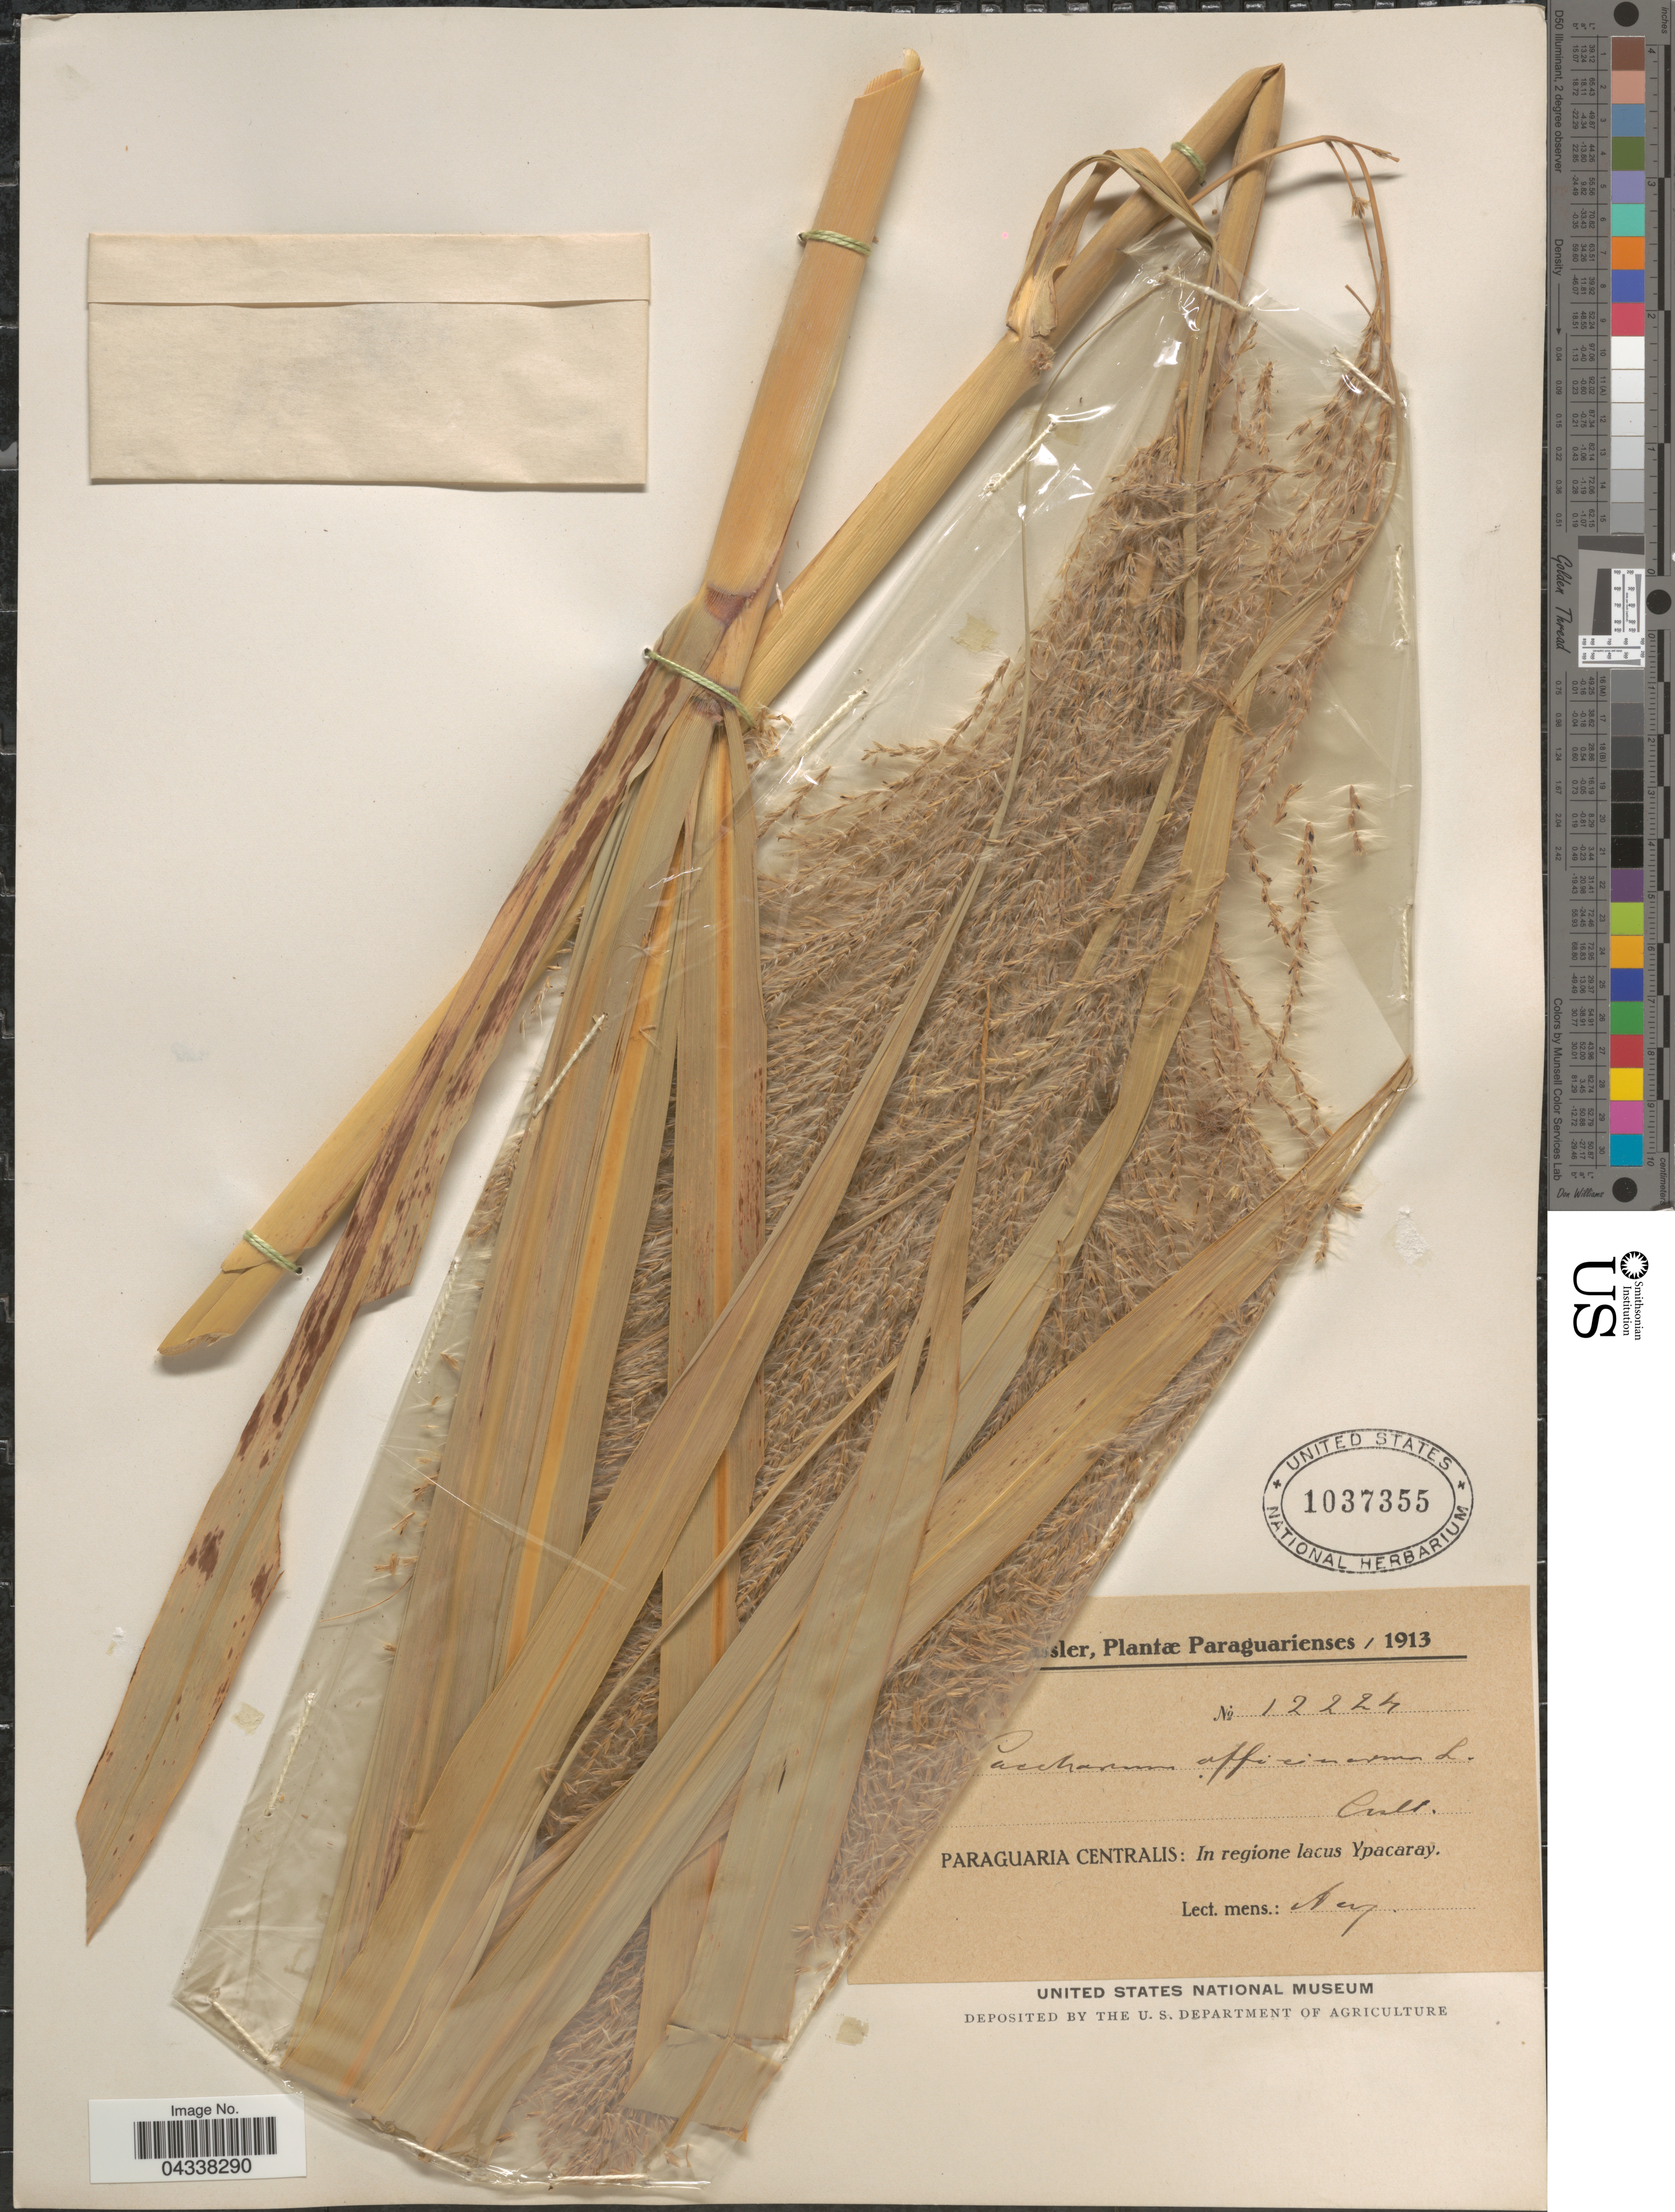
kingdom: Plantae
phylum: Tracheophyta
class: Liliopsida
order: Poales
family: Poaceae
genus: Saccharum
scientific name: Saccharum officinarum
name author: L.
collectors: E. Hassler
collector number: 12224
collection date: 1913-08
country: Paraguay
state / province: Paraguari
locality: Paraguaria Centralis: In regione lacus Ypacaray.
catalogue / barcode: US 1037355